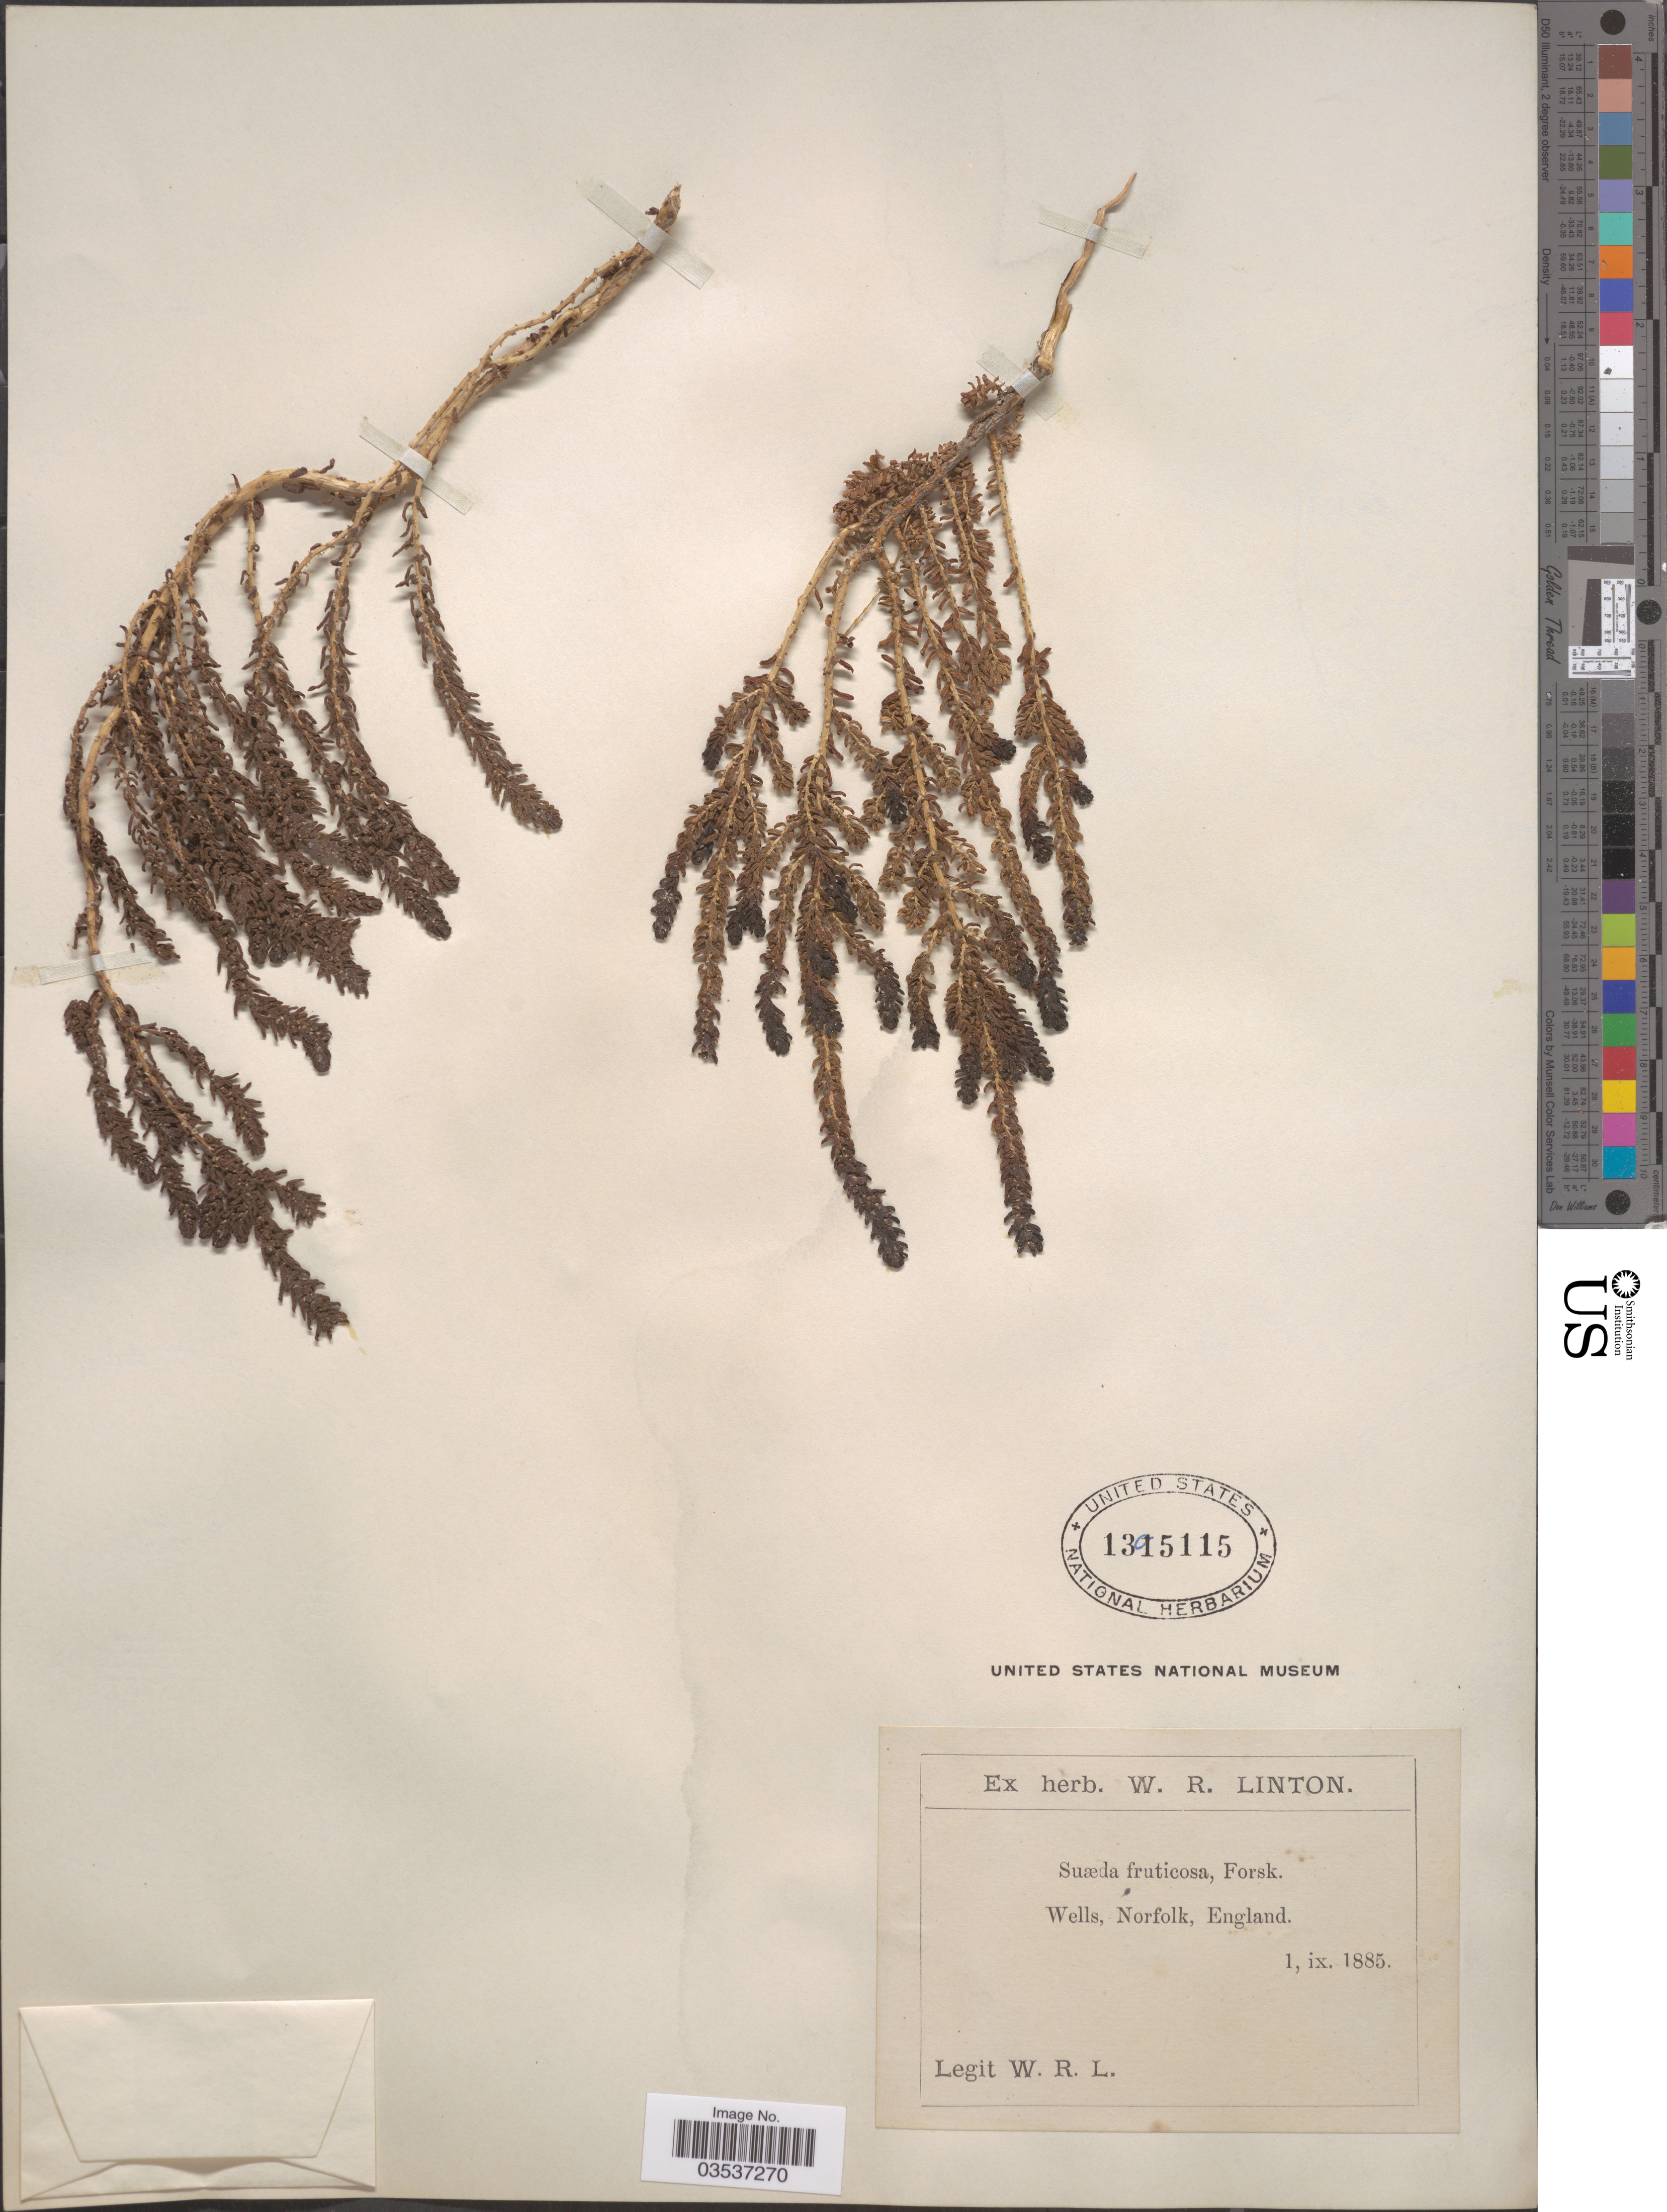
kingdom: Plantae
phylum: Tracheophyta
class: Magnoliopsida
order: Caryophyllales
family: Amaranthaceae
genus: Suaeda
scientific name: Suaeda fruticosa auct. non Forssk.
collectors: W. Linton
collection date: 1885-09-01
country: United Kingdom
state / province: England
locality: Wells, Norfolk.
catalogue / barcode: US 1395115